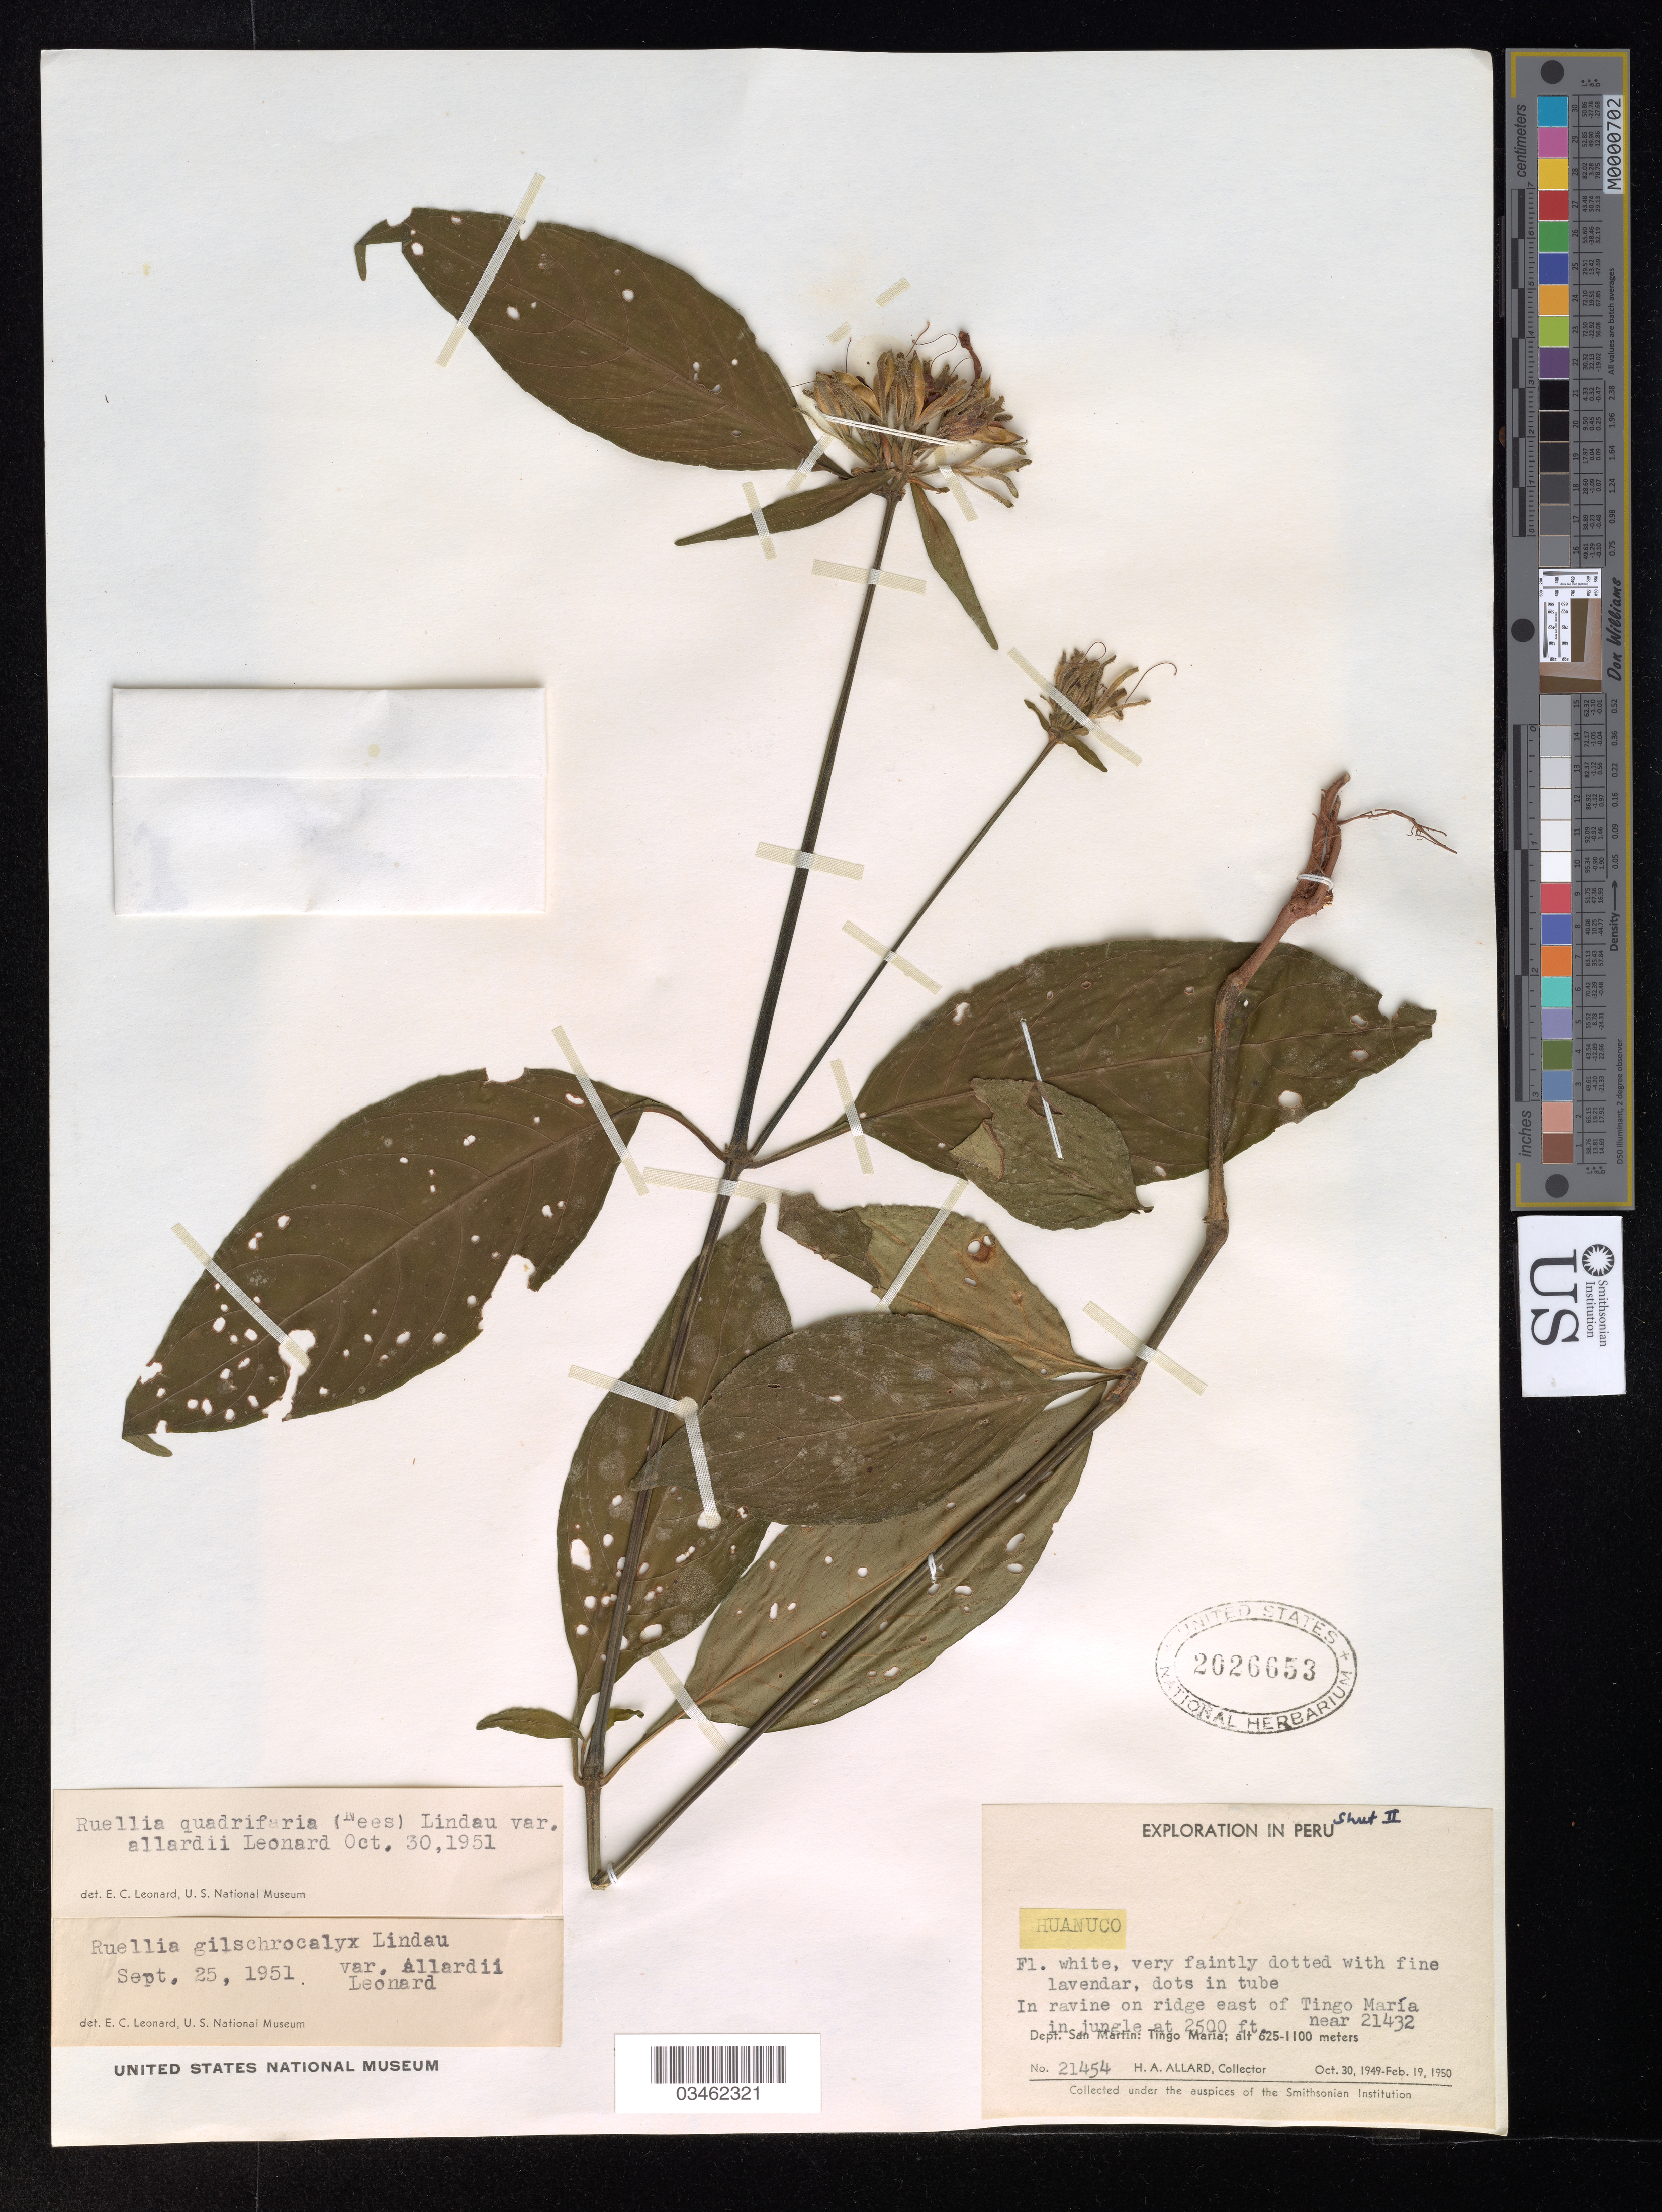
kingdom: Plantae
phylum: Tracheophyta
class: Magnoliopsida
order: Lamiales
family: Acanthaceae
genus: Ruellia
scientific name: Ruellia quadrifaria var. allardii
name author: (Nees) Lindau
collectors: H. A. Allard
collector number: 21454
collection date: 1949-10-30/1950-02-19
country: Peru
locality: Huanuco. In ravine on ridge east of Tingo María near 21432 in jungle at 2500 ft. Dept. San Martín: Tingo María.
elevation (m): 625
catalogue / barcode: US 2026653